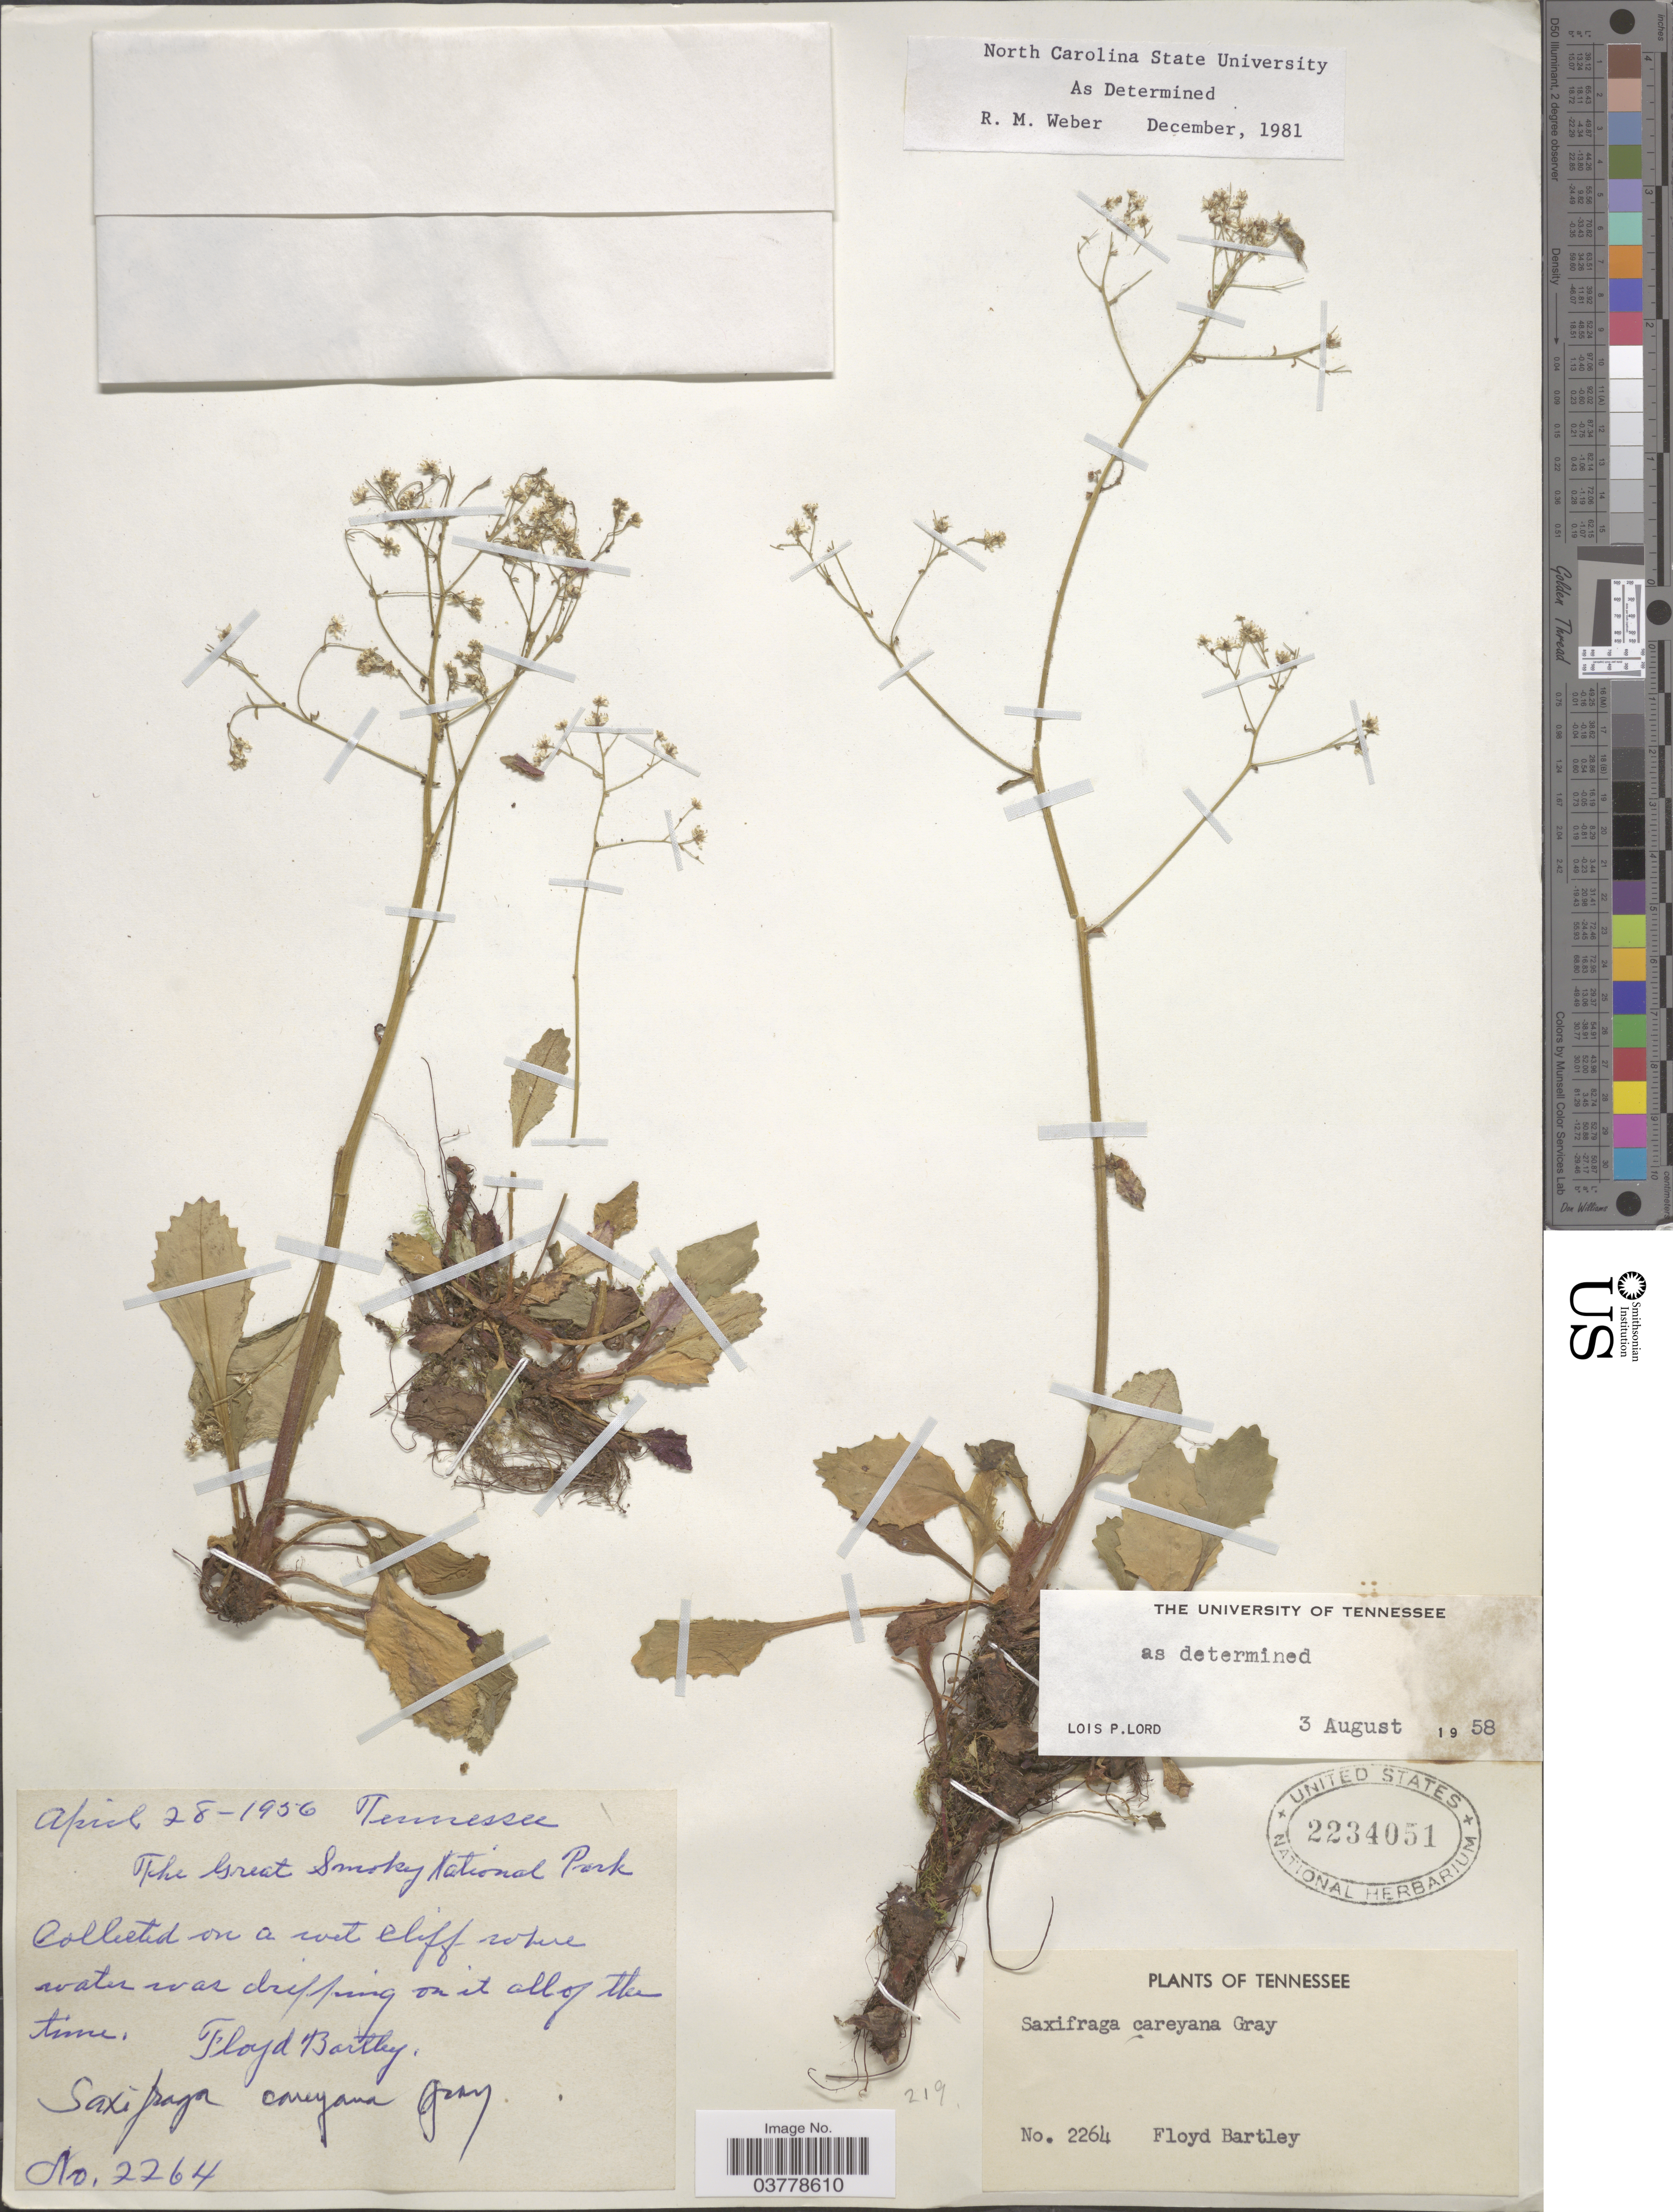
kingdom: Plantae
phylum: Tracheophyta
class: Magnoliopsida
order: Saxifragales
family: Saxifragaceae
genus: Saxifraga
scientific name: Saxifraga careyana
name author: A. Gray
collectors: F. Bartley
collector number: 2264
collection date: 1956-04-28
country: United States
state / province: Tennessee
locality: The Great Smoky National Park.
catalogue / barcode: US 2234051